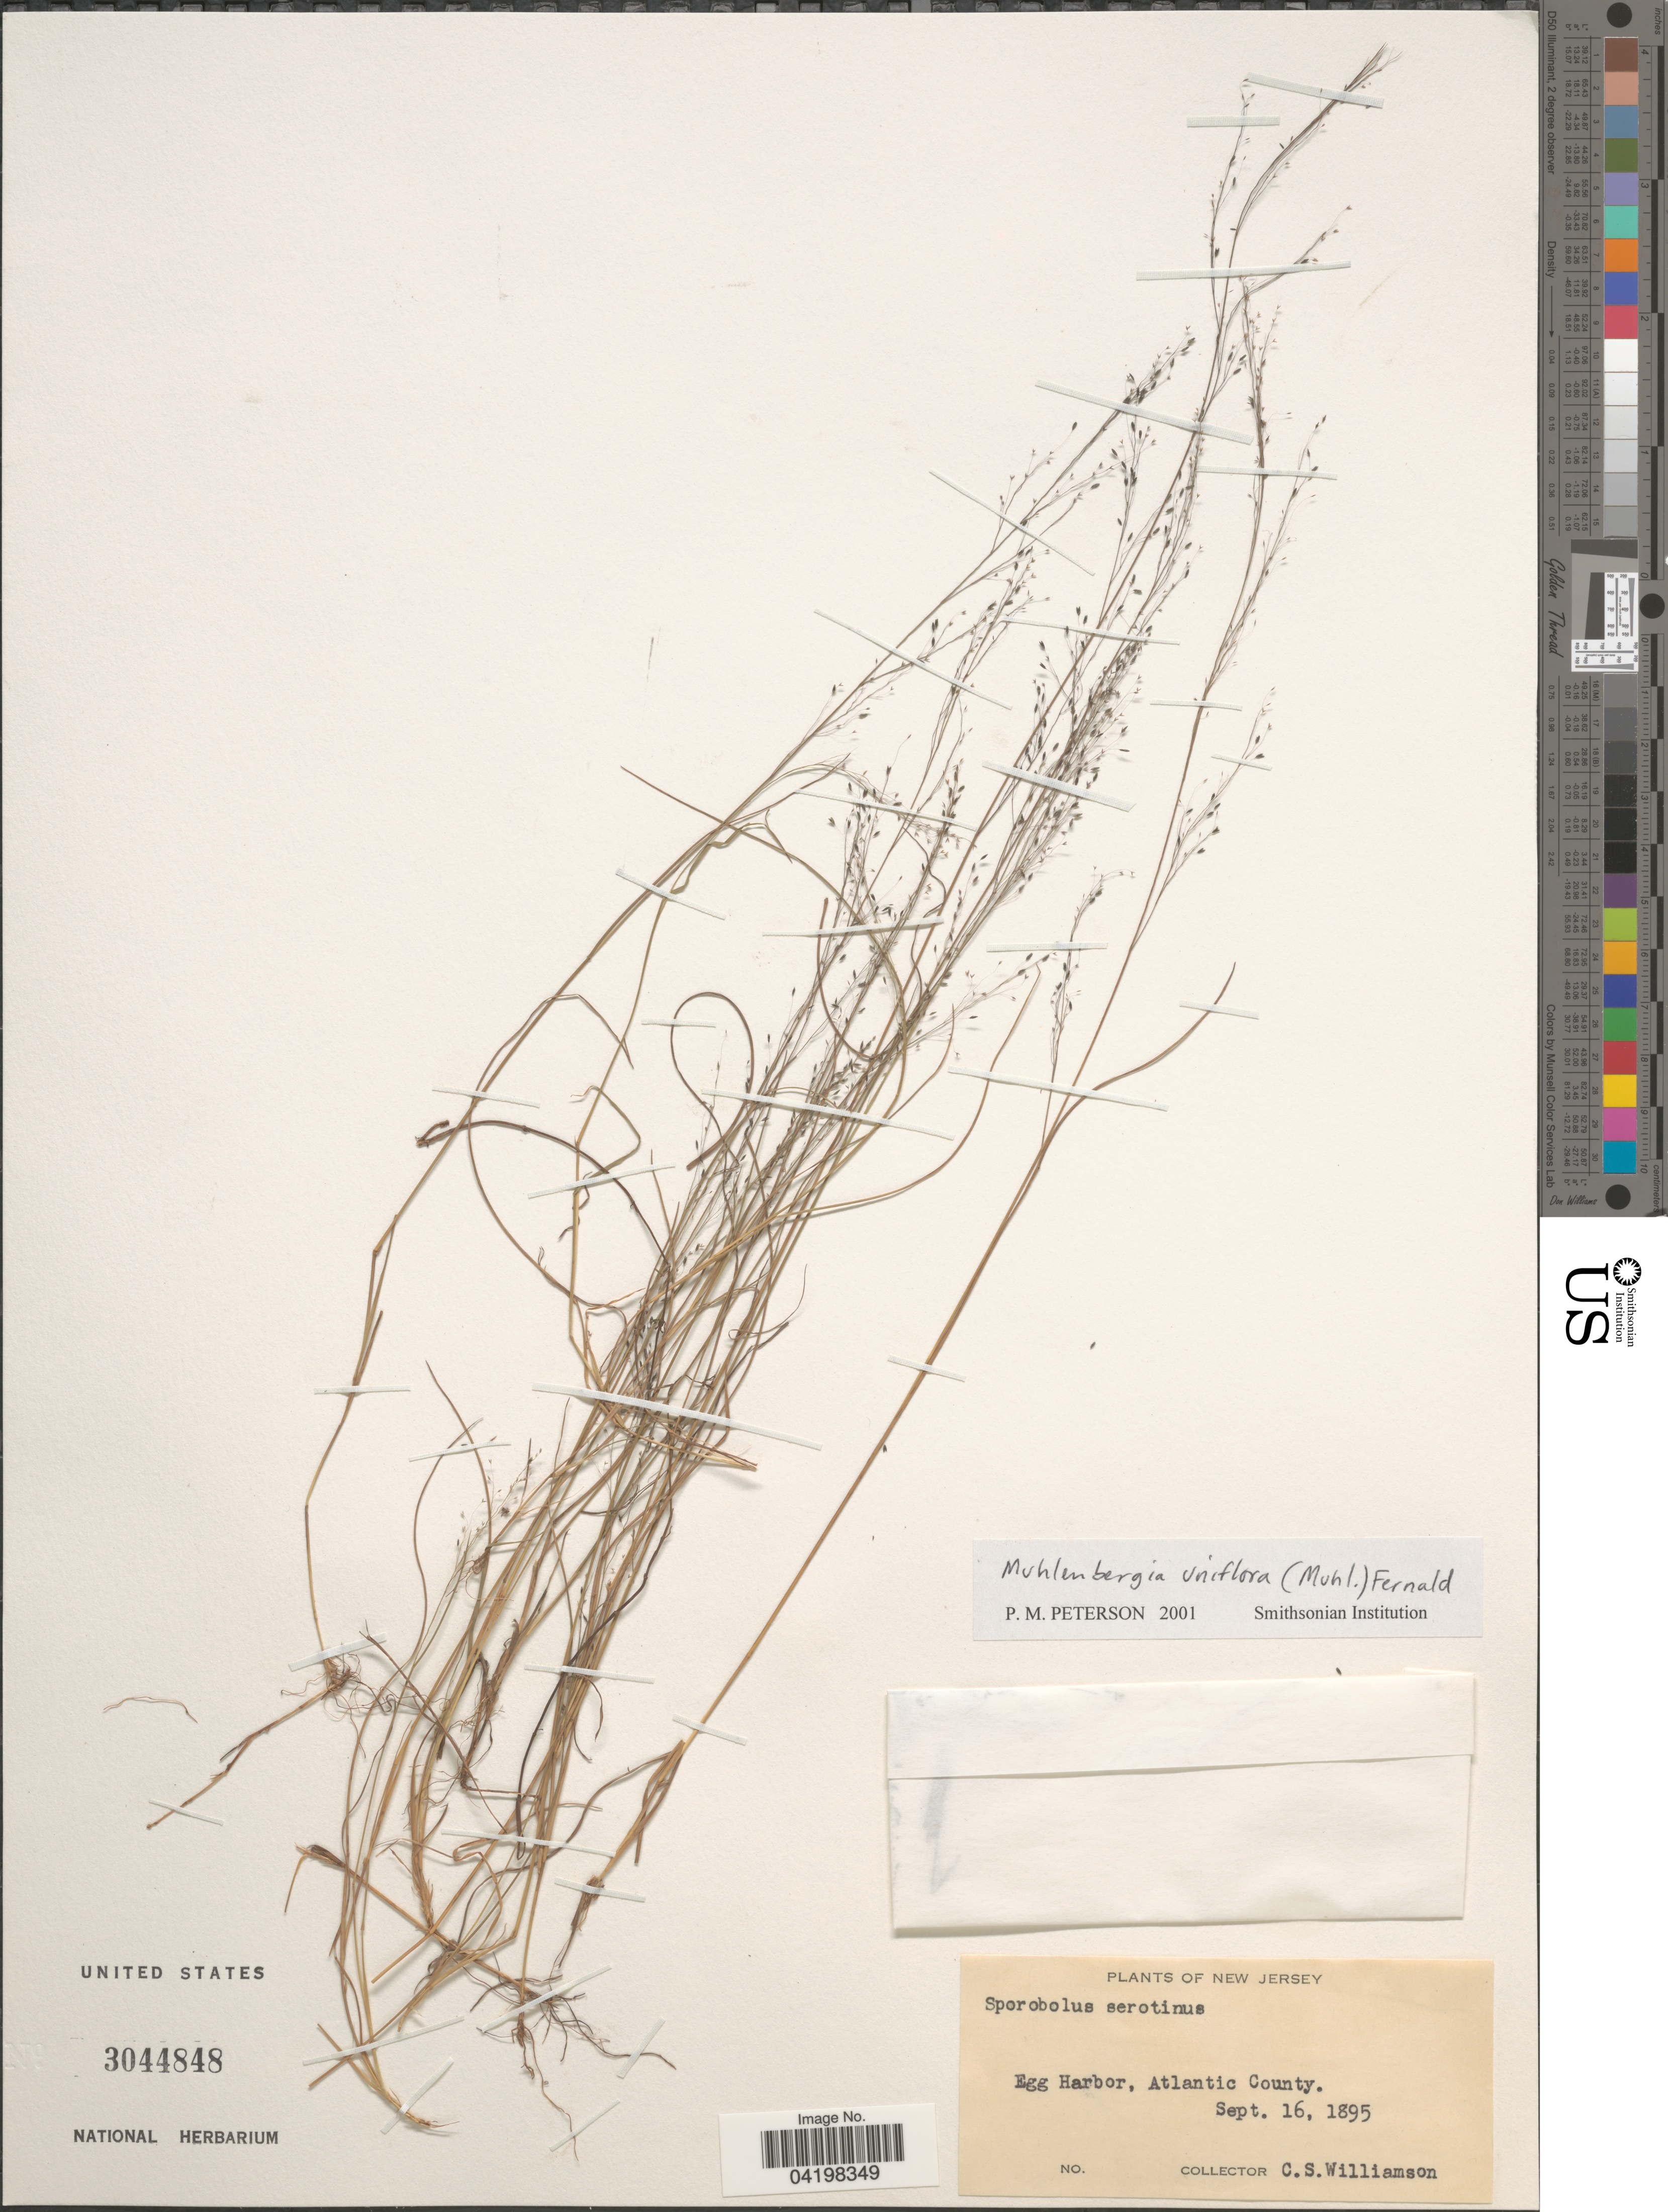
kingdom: Plantae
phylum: Tracheophyta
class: Liliopsida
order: Poales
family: Poaceae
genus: Muhlenbergia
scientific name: Muhlenbergia uniflora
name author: (Muhl.) Fernald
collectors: C. Williamson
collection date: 1895-09-16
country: United States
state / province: New Jersey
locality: Egg Harbor, Atlantic County.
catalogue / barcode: US 3044848